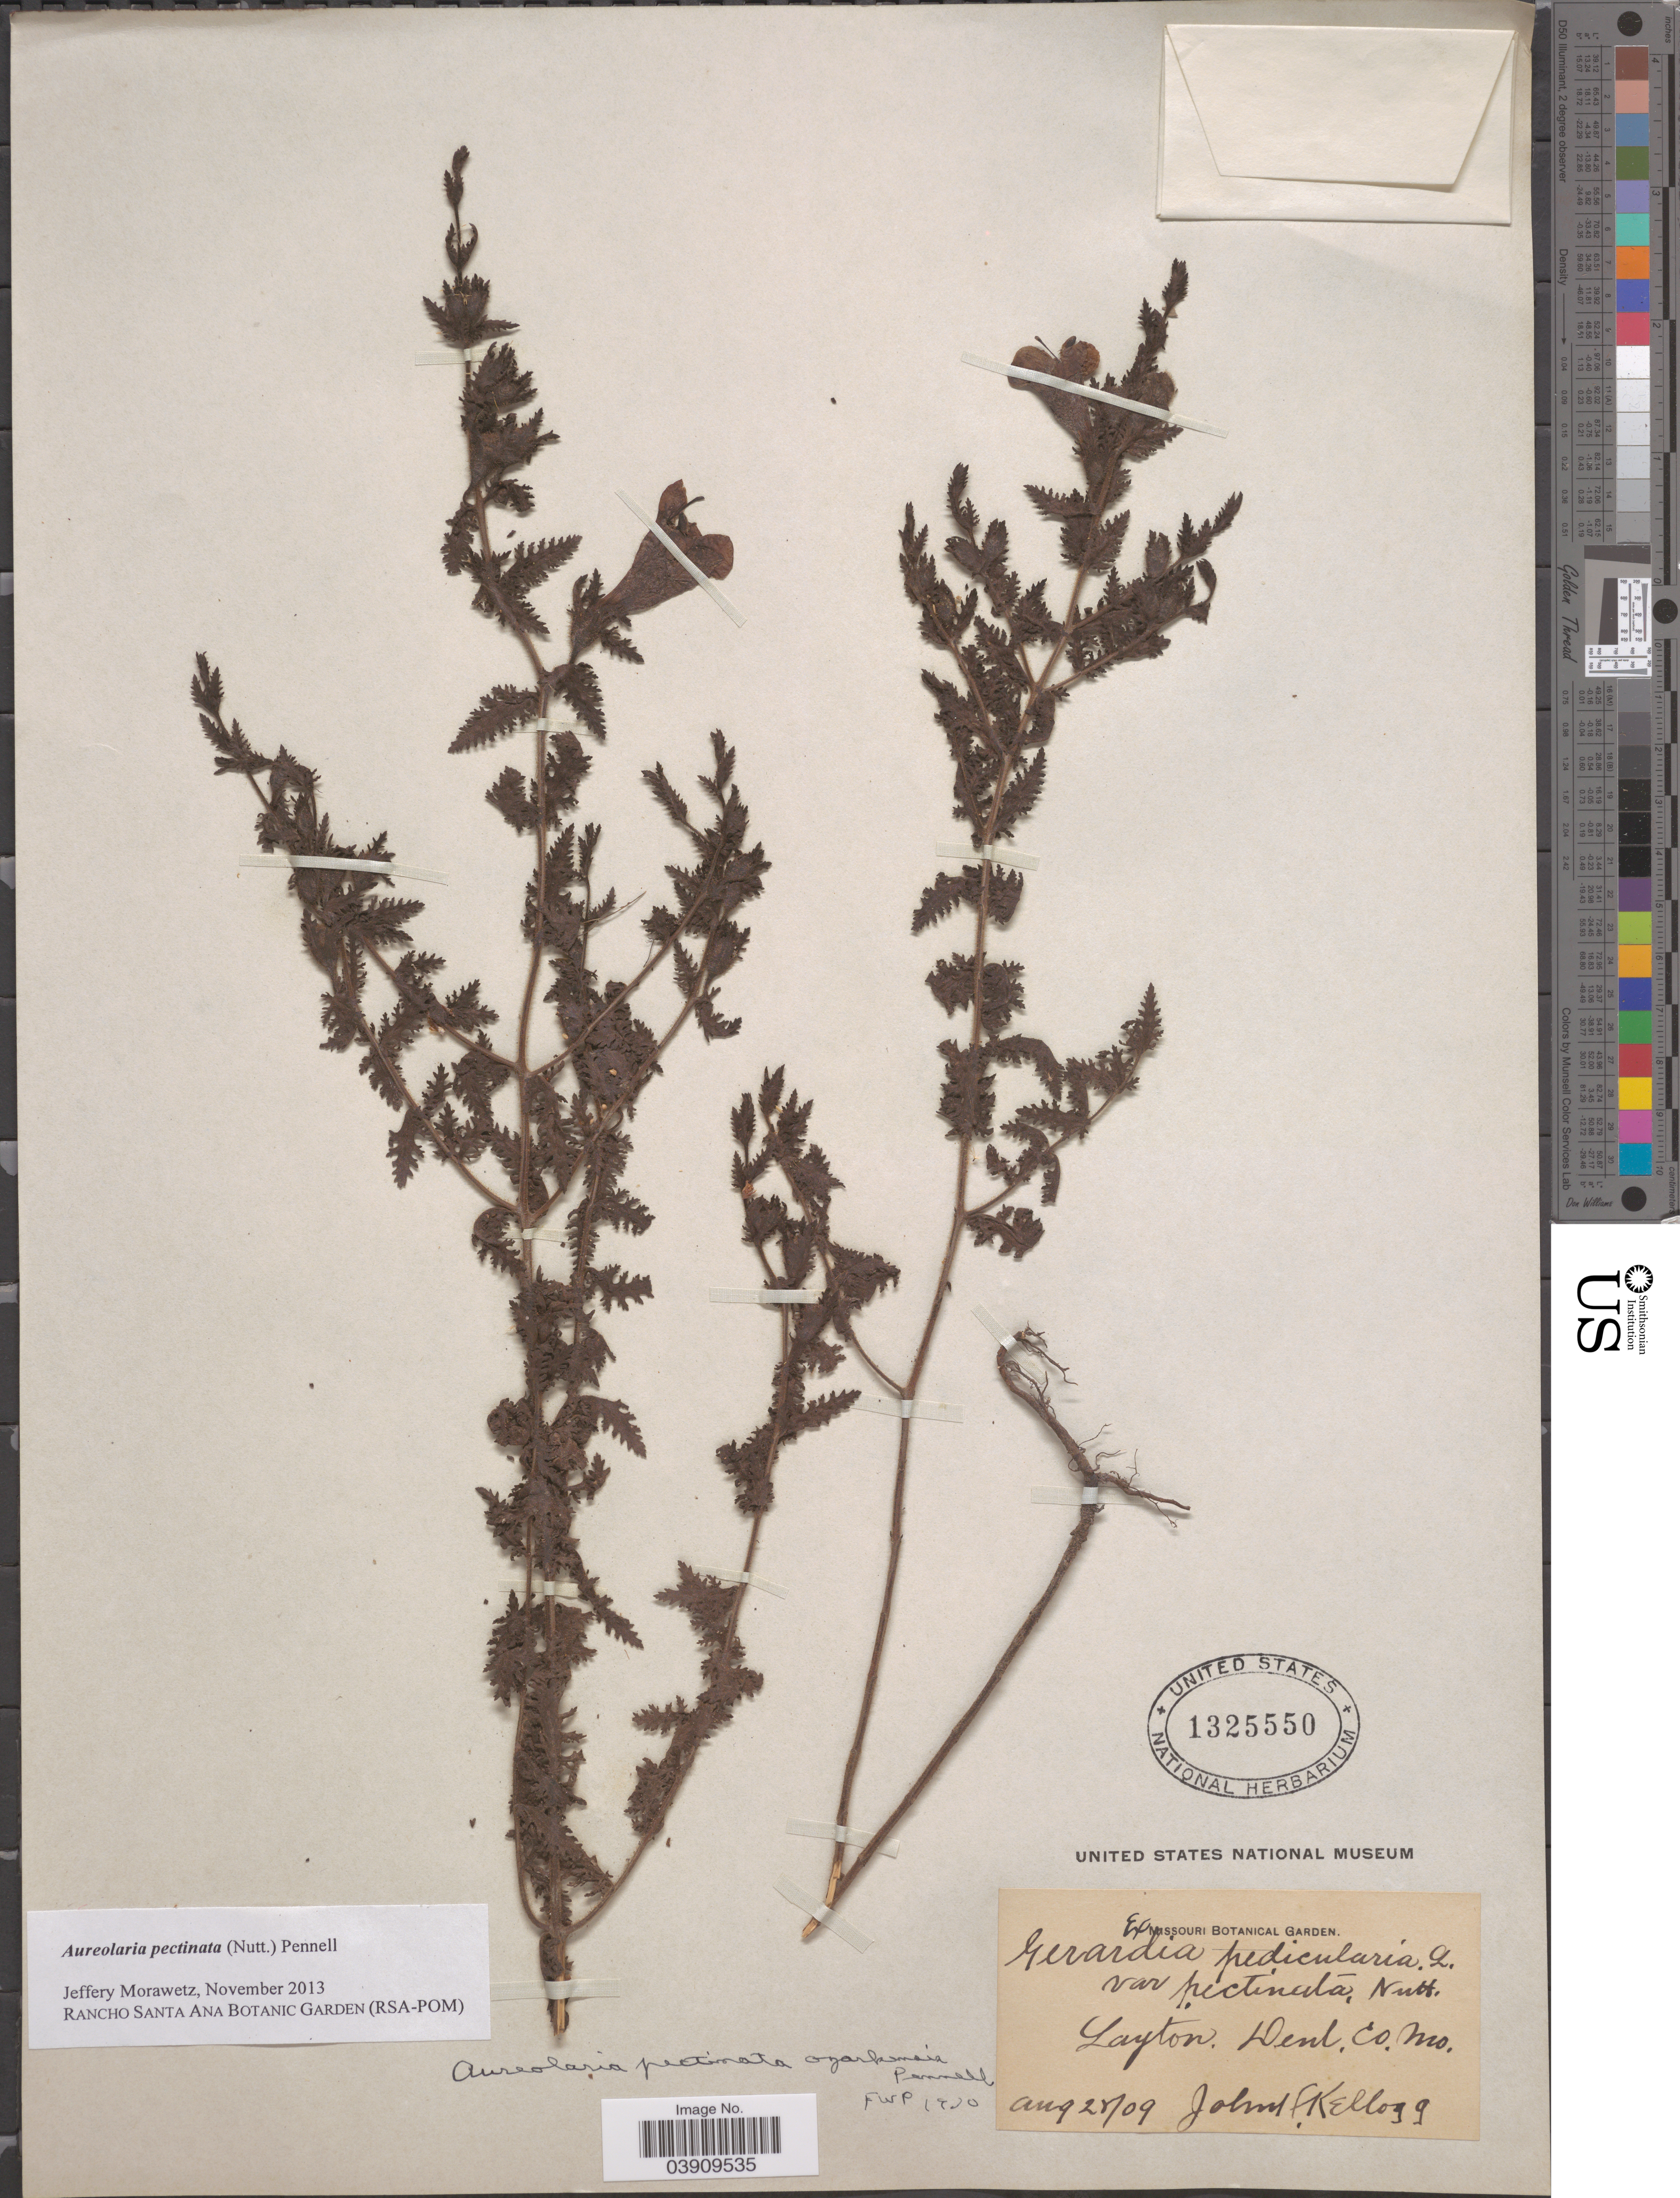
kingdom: Plantae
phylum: Tracheophyta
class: Magnoliopsida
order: Lamiales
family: Orobanchaceae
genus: Aureolaria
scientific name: Aureolaria pectinata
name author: (Nutt.) Pennell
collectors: J. H. Kellogg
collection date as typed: Transcribed d/m/y: 28/8/9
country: United States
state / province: Missouri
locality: Layton, Dent. Co.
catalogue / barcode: US 1325550